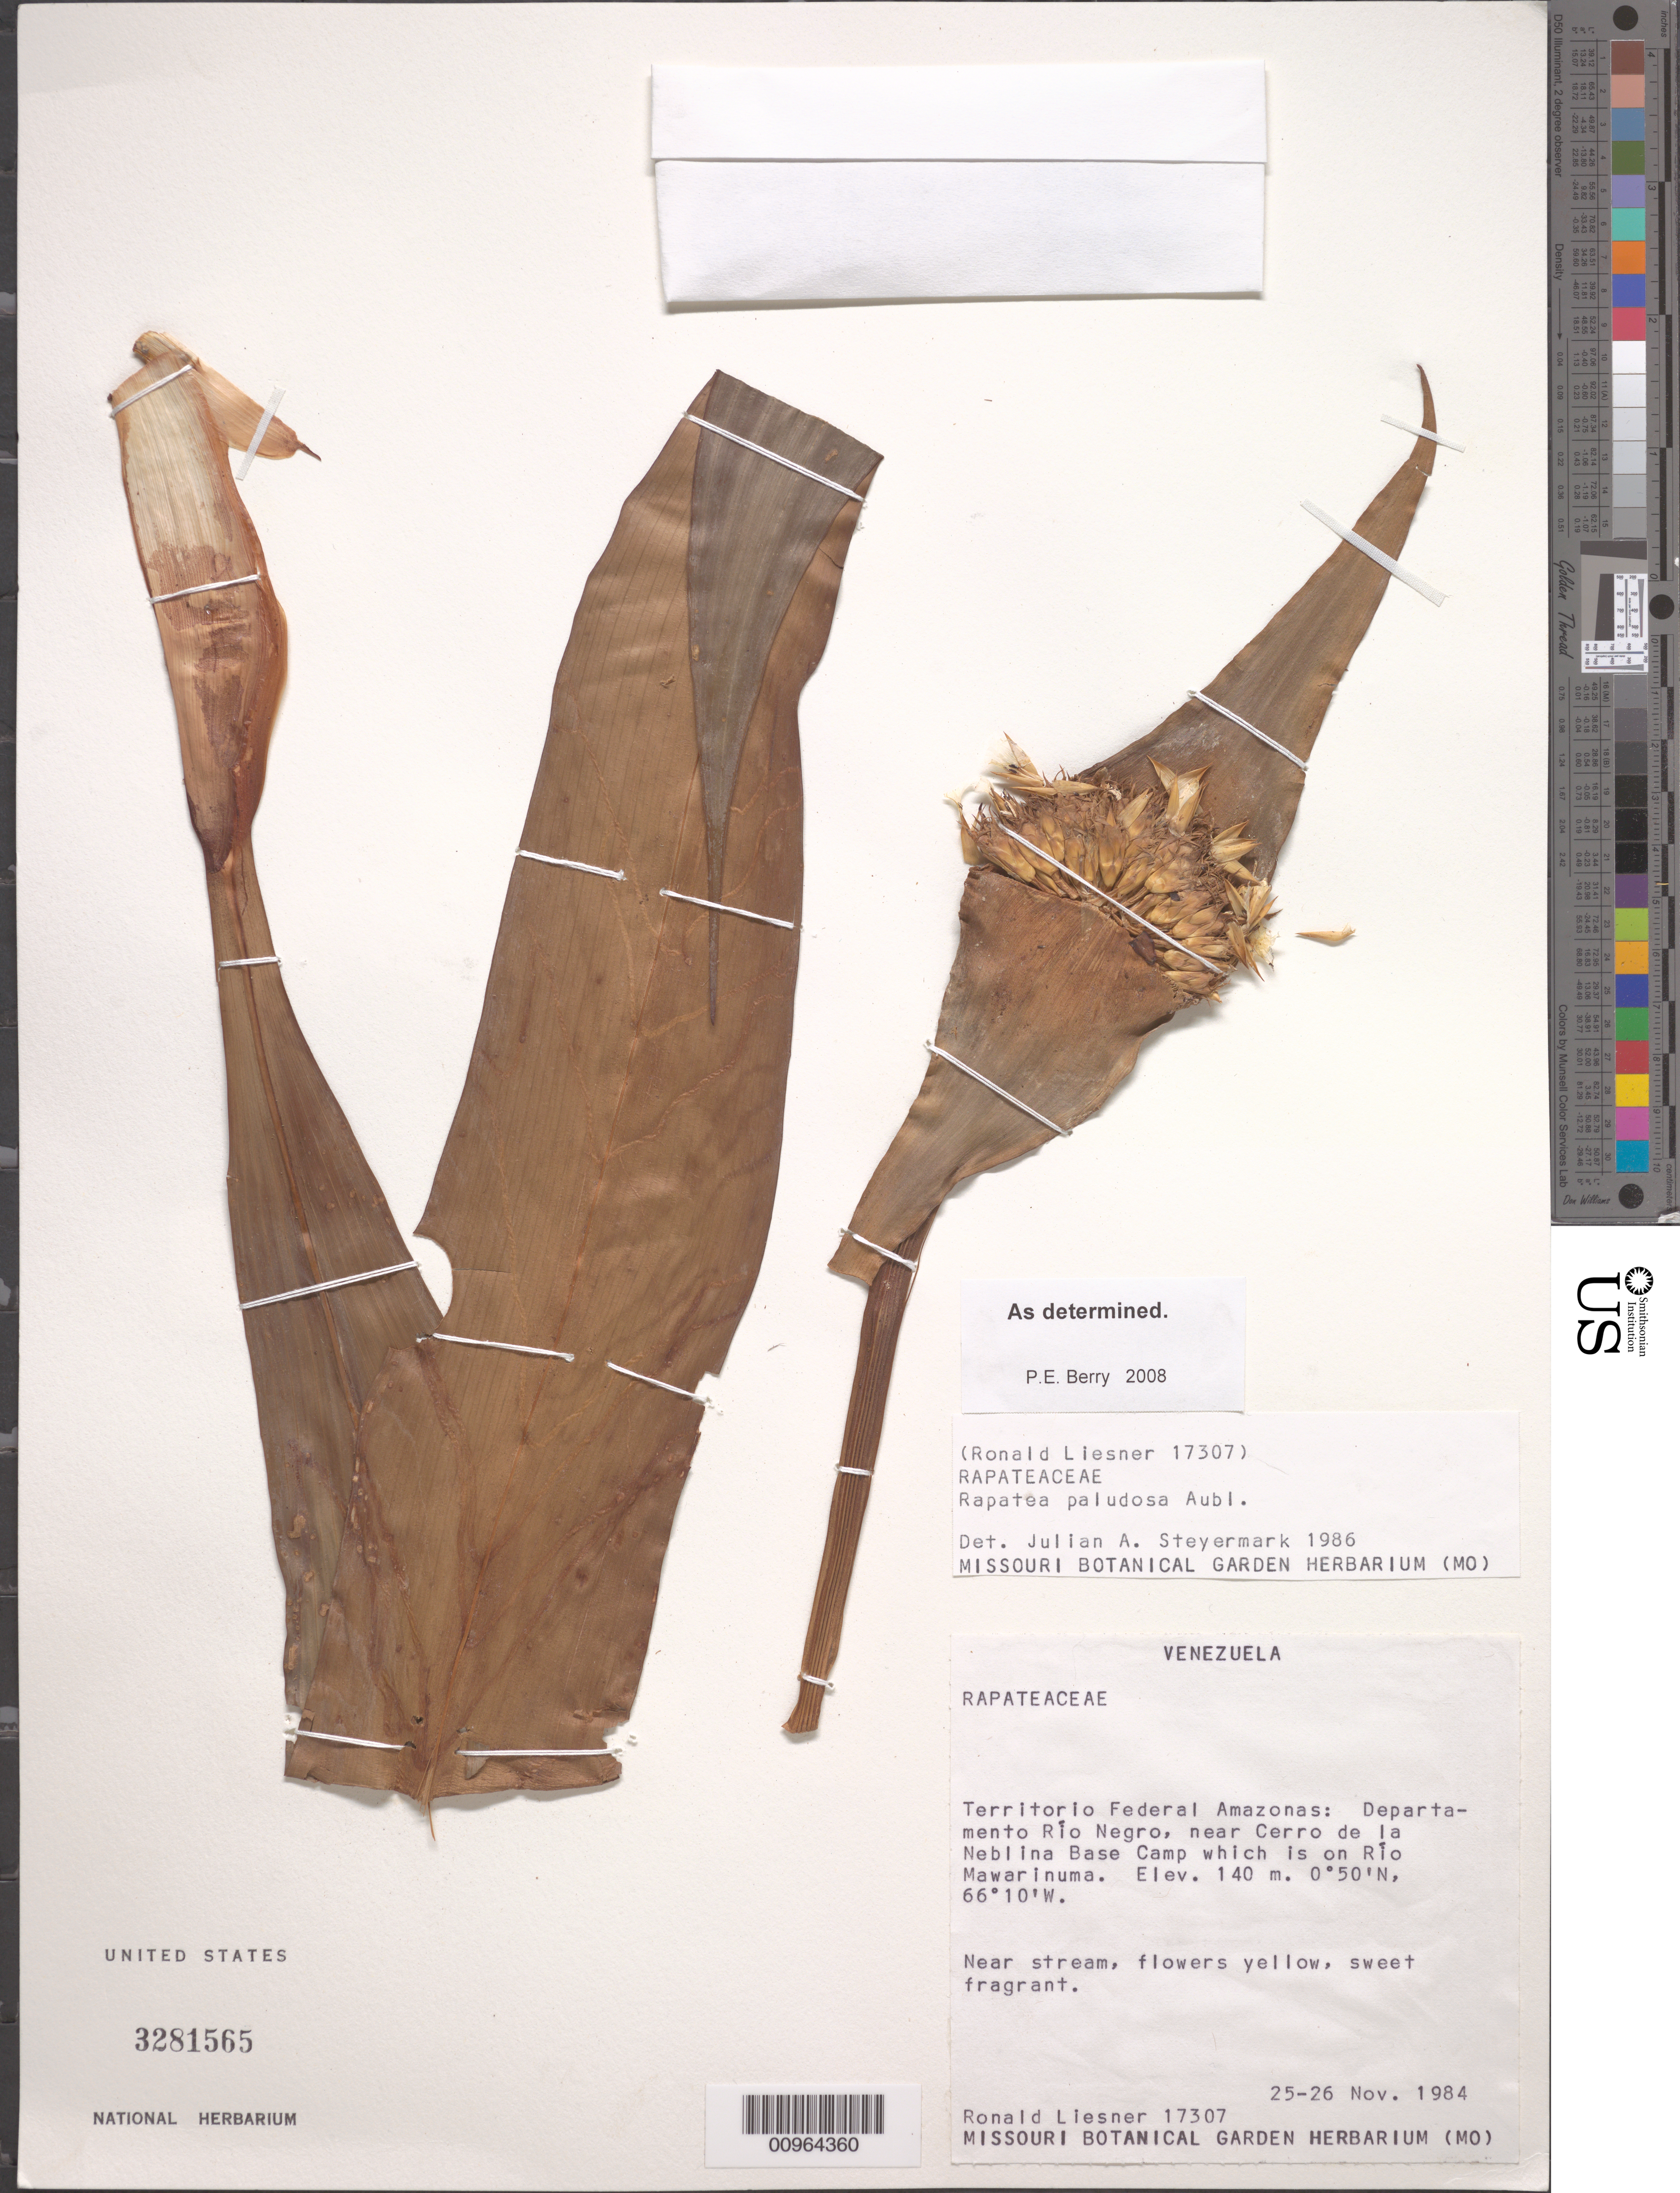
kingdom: Plantae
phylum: Tracheophyta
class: Liliopsida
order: Poales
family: Rapateaceae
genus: Rapatea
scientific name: Rapatea paludosa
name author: Aubl.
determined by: Berry, P. E., (WIS), University of Wisconsin - Madison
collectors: R. L. Liesner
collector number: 17307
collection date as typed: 25-Nov-84 to 26-Nov-84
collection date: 1984-11-25/1984-11-26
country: Venezuela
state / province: Amazonas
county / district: Río Negro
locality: Cerro de La Neblina Base Camp, close to, on Río Mawarinuma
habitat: Near stream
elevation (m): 140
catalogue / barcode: US 3281565